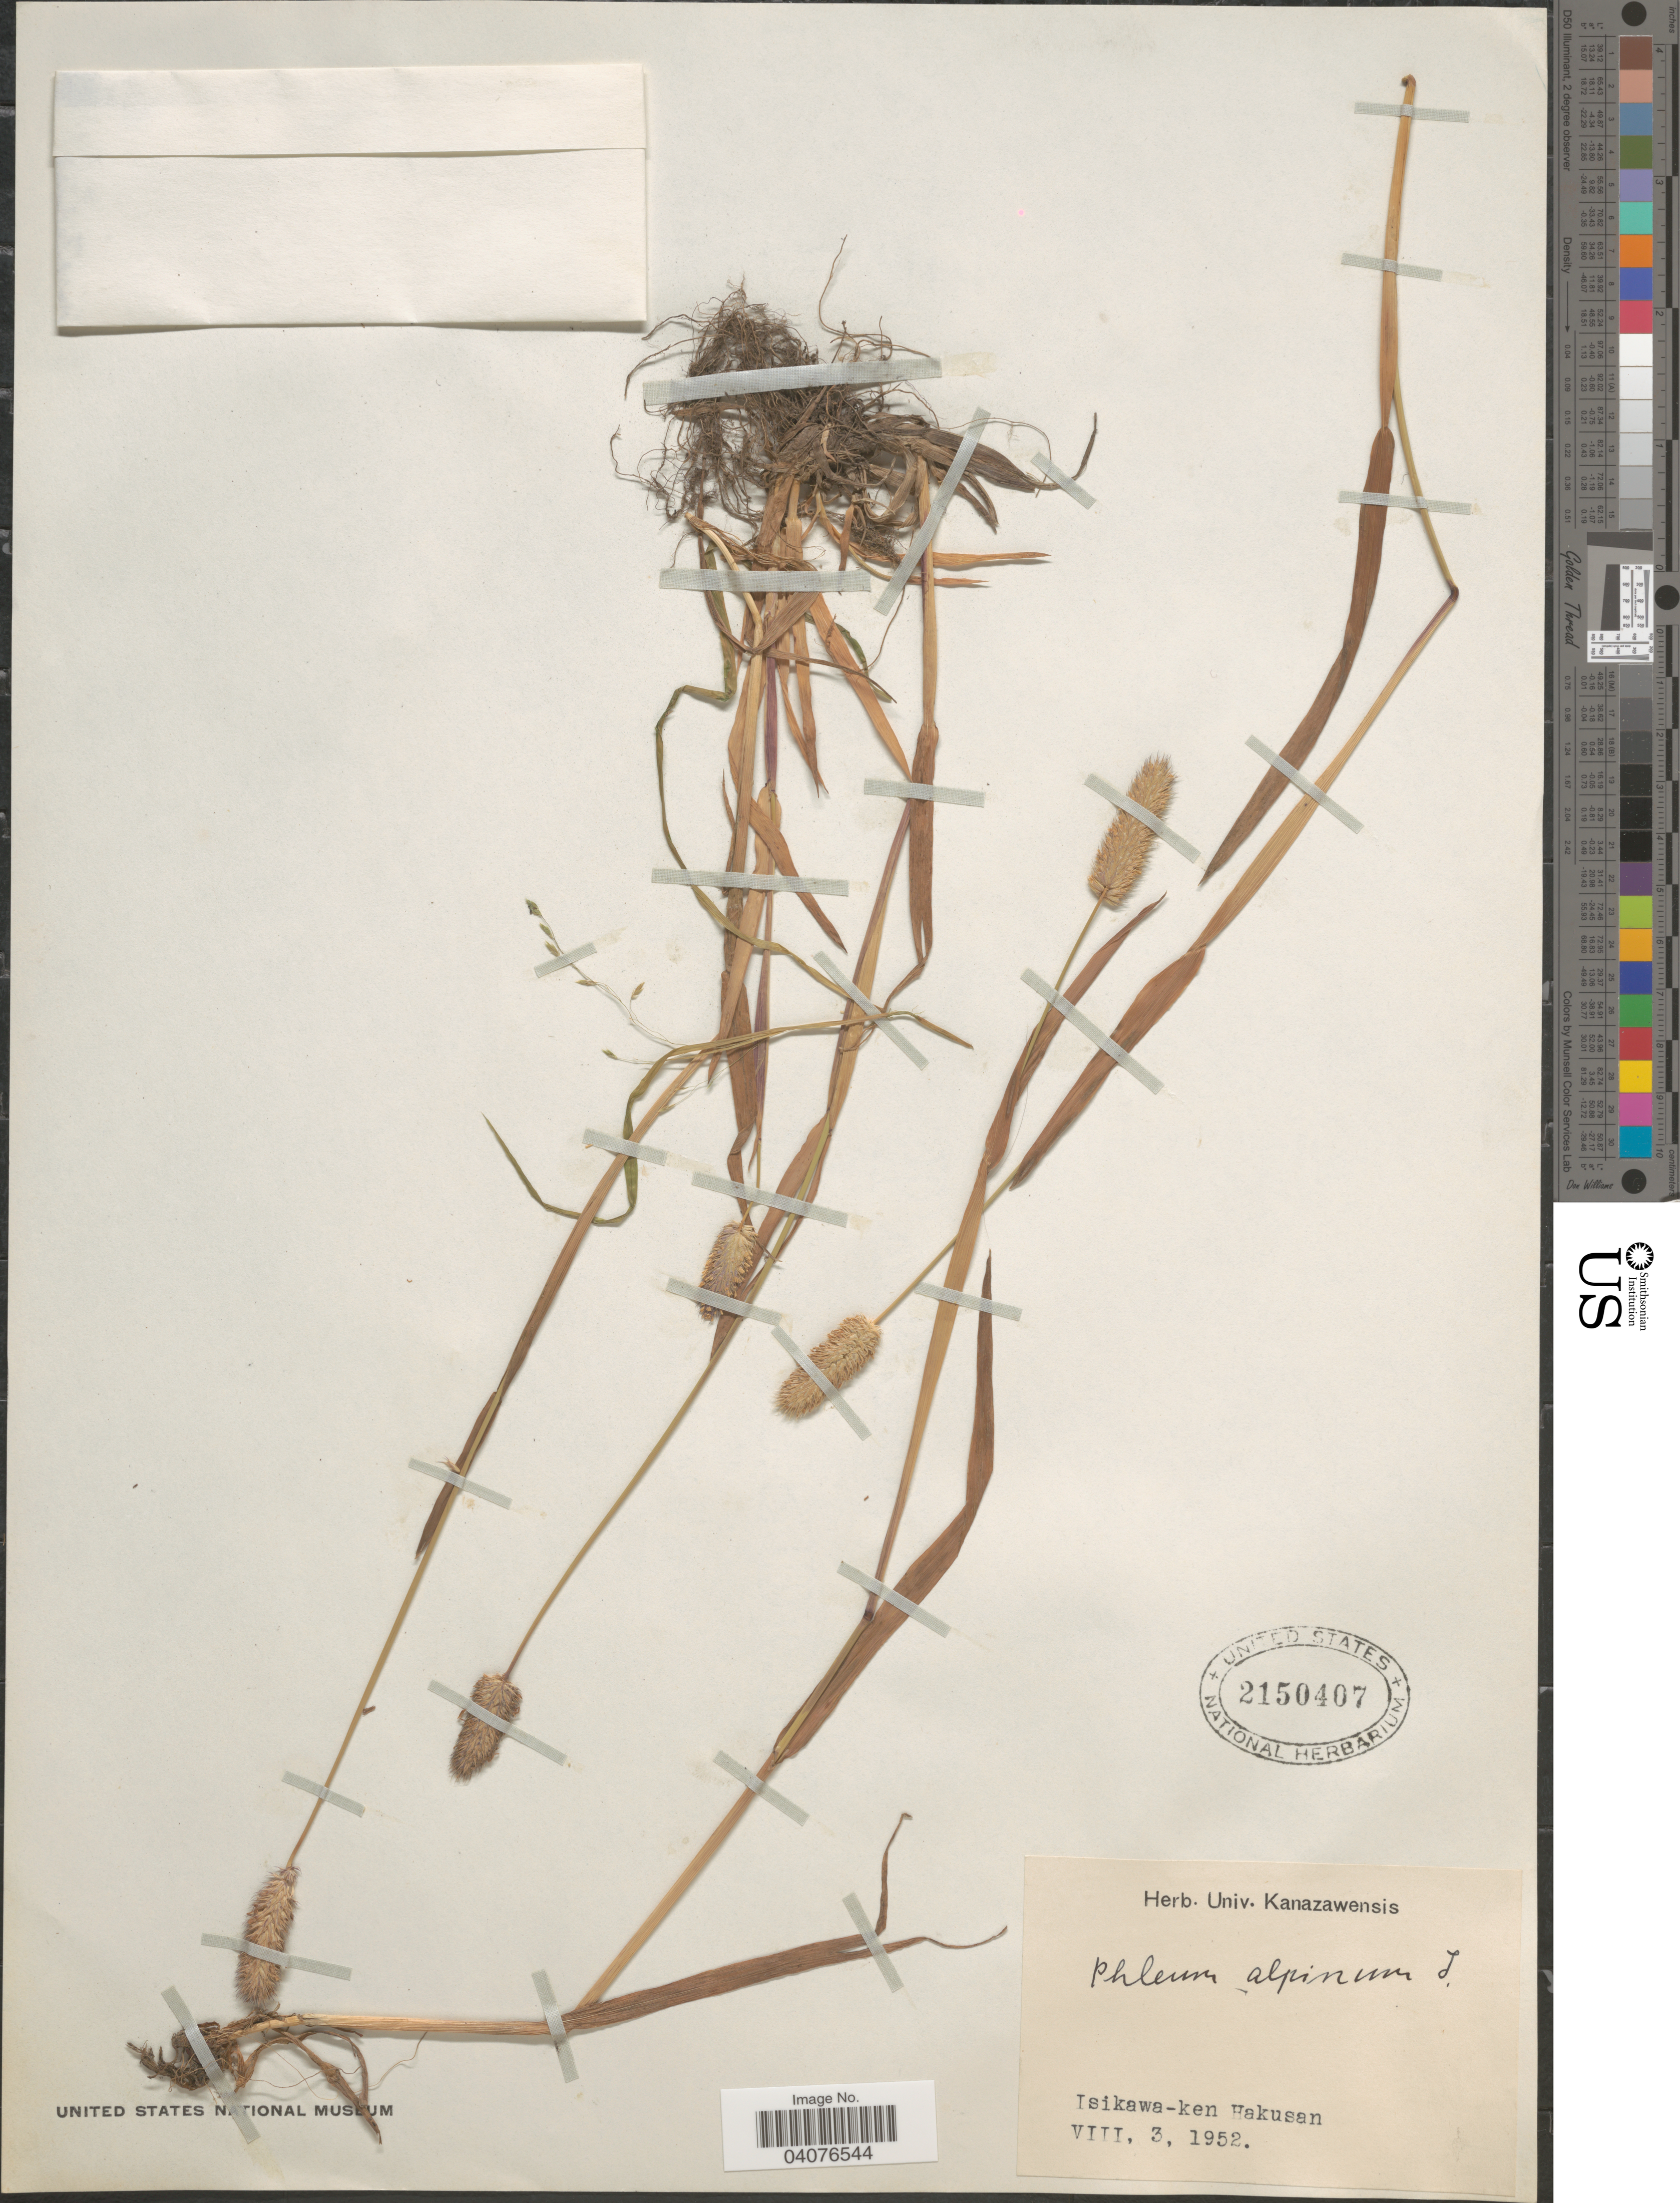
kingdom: Plantae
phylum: Tracheophyta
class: Liliopsida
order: Poales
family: Poaceae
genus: Phleum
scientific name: Phleum alpinum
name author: L.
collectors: Ex Herb. Univ. Kanazawensis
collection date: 1952-08-03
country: Japan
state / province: Isikawa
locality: Ishikawa-ken Hakusan.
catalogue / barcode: US 2150407